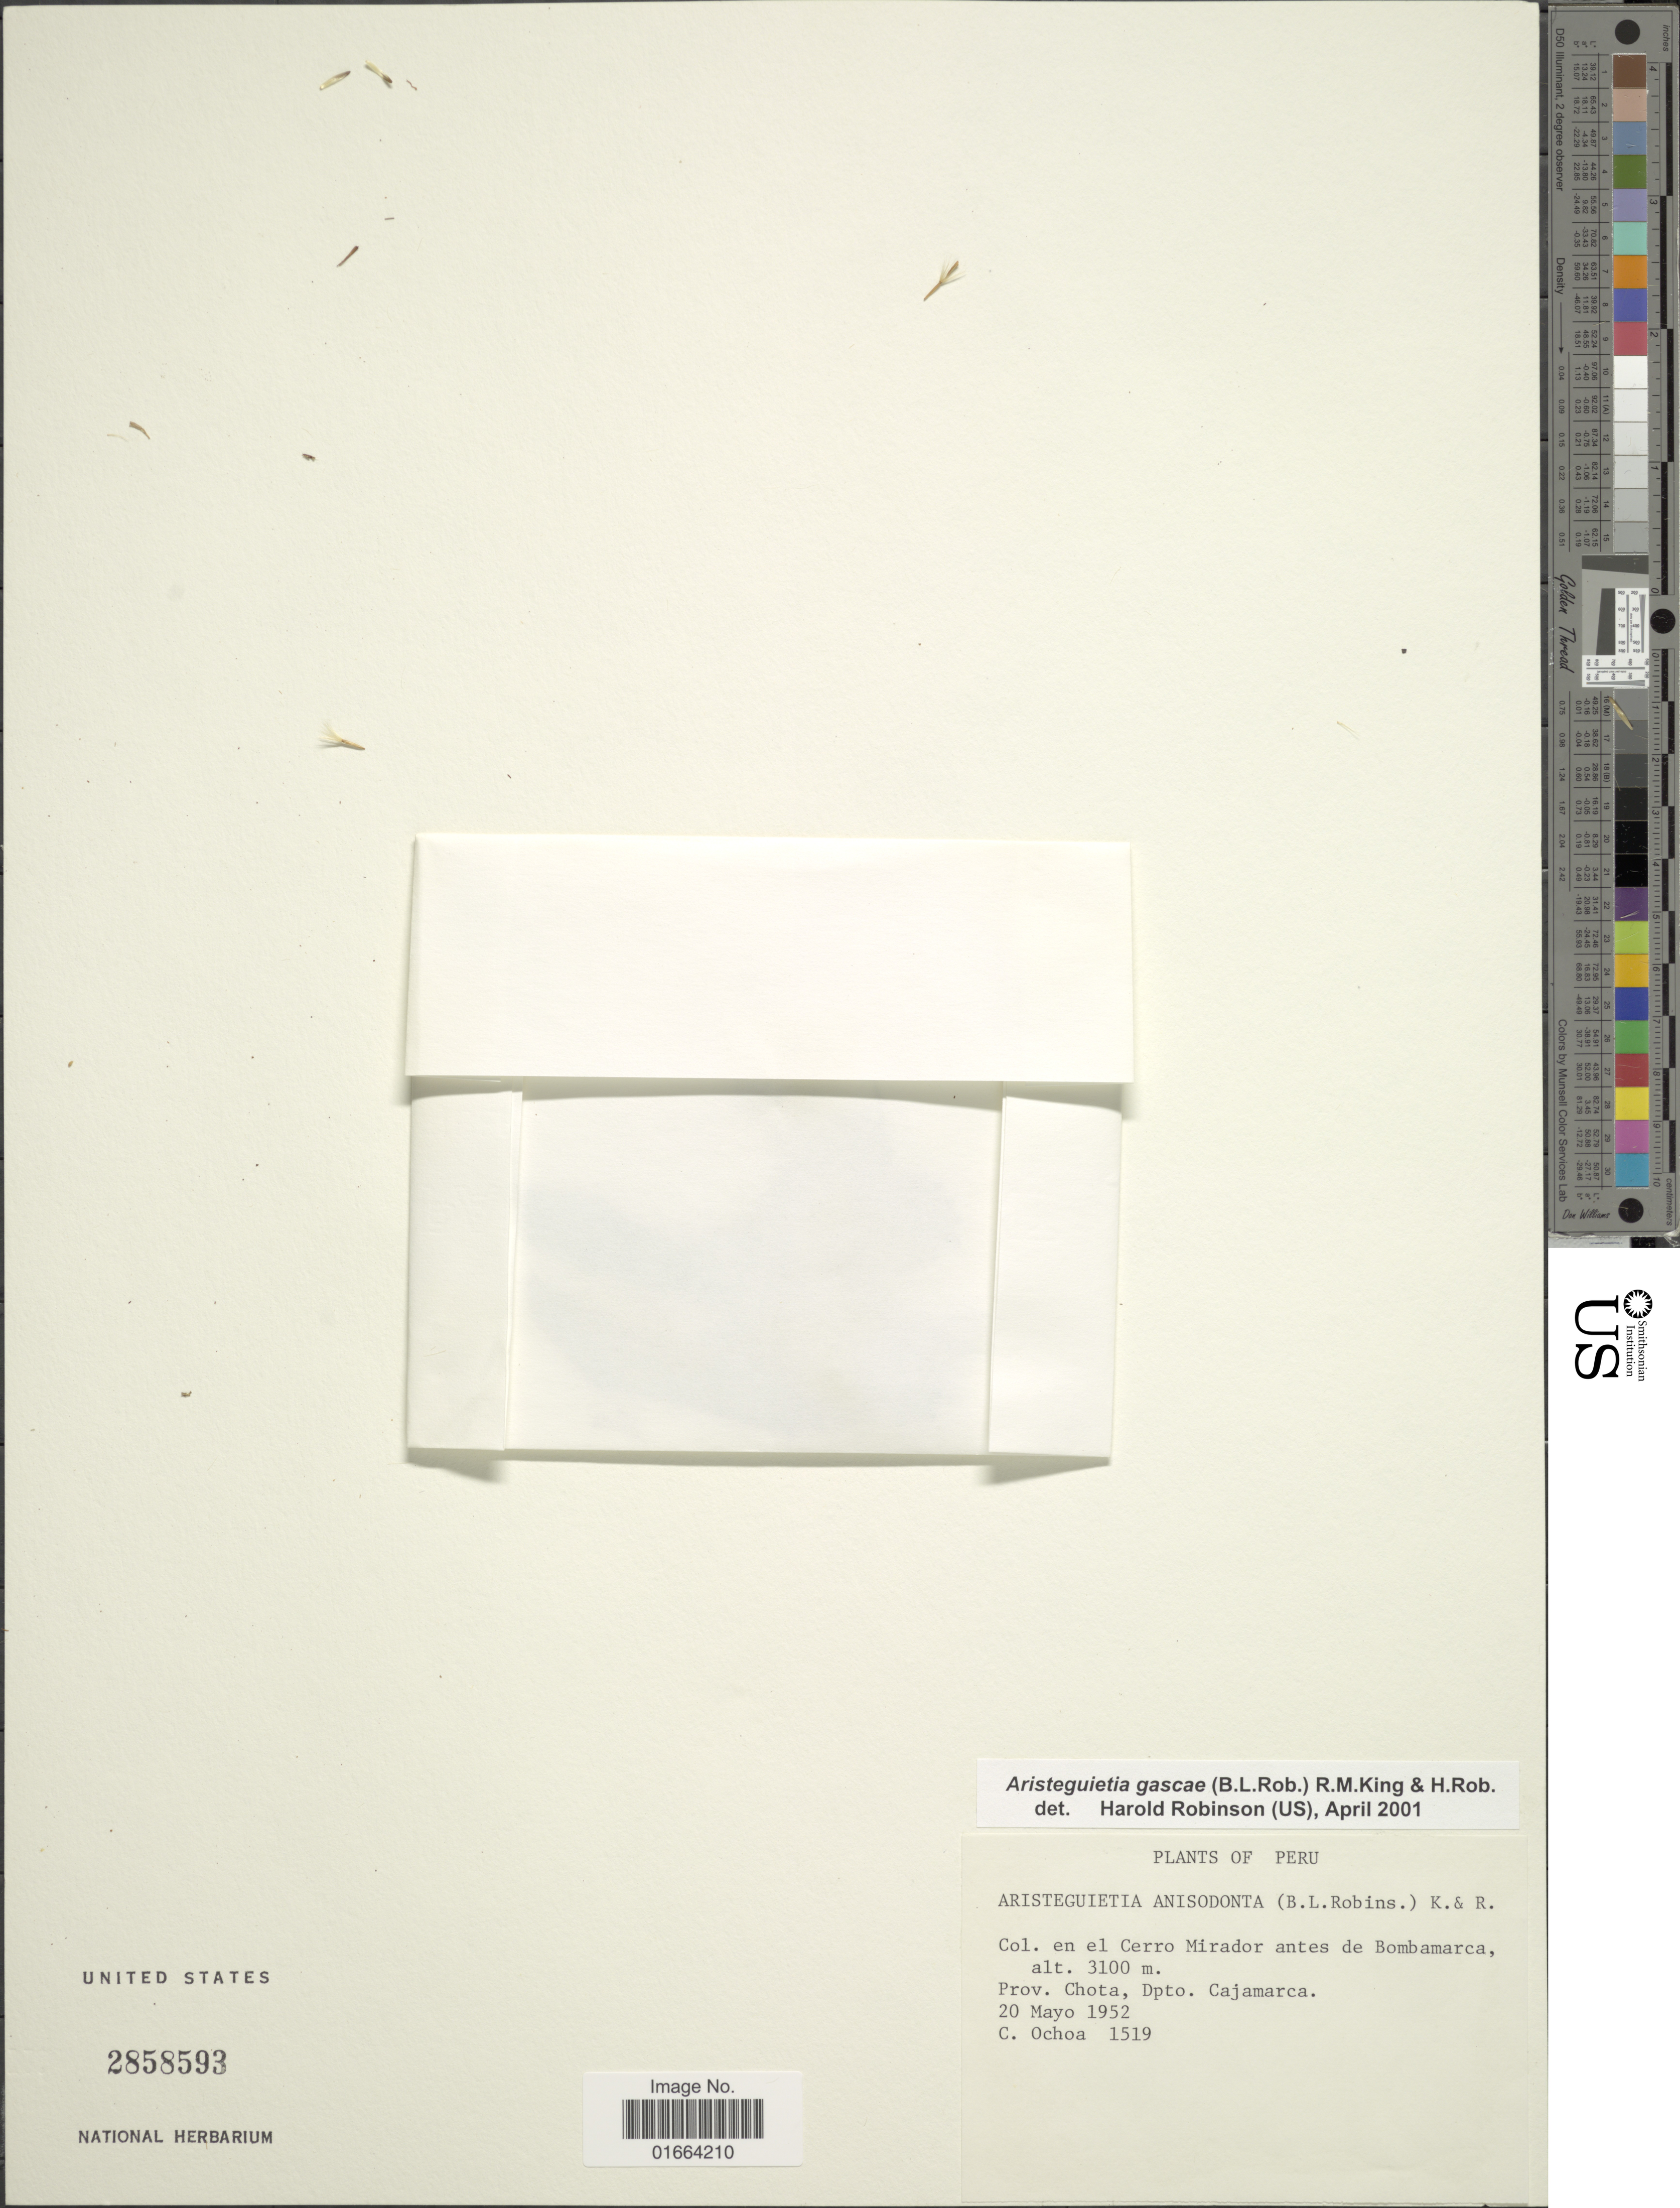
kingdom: Plantae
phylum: Tracheophyta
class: Magnoliopsida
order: Asterales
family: Asteraceae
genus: Aristeguietia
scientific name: Aristeguietia gascae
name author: (B.L. Rob.) R.M. King & H. Rob.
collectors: C. Ochoa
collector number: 1519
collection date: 1952-05-20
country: Peru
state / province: Cajamarca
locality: En el Cerro Mirador antes de Bombamarca. Prov. Chota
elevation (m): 3100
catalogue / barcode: US 2858593